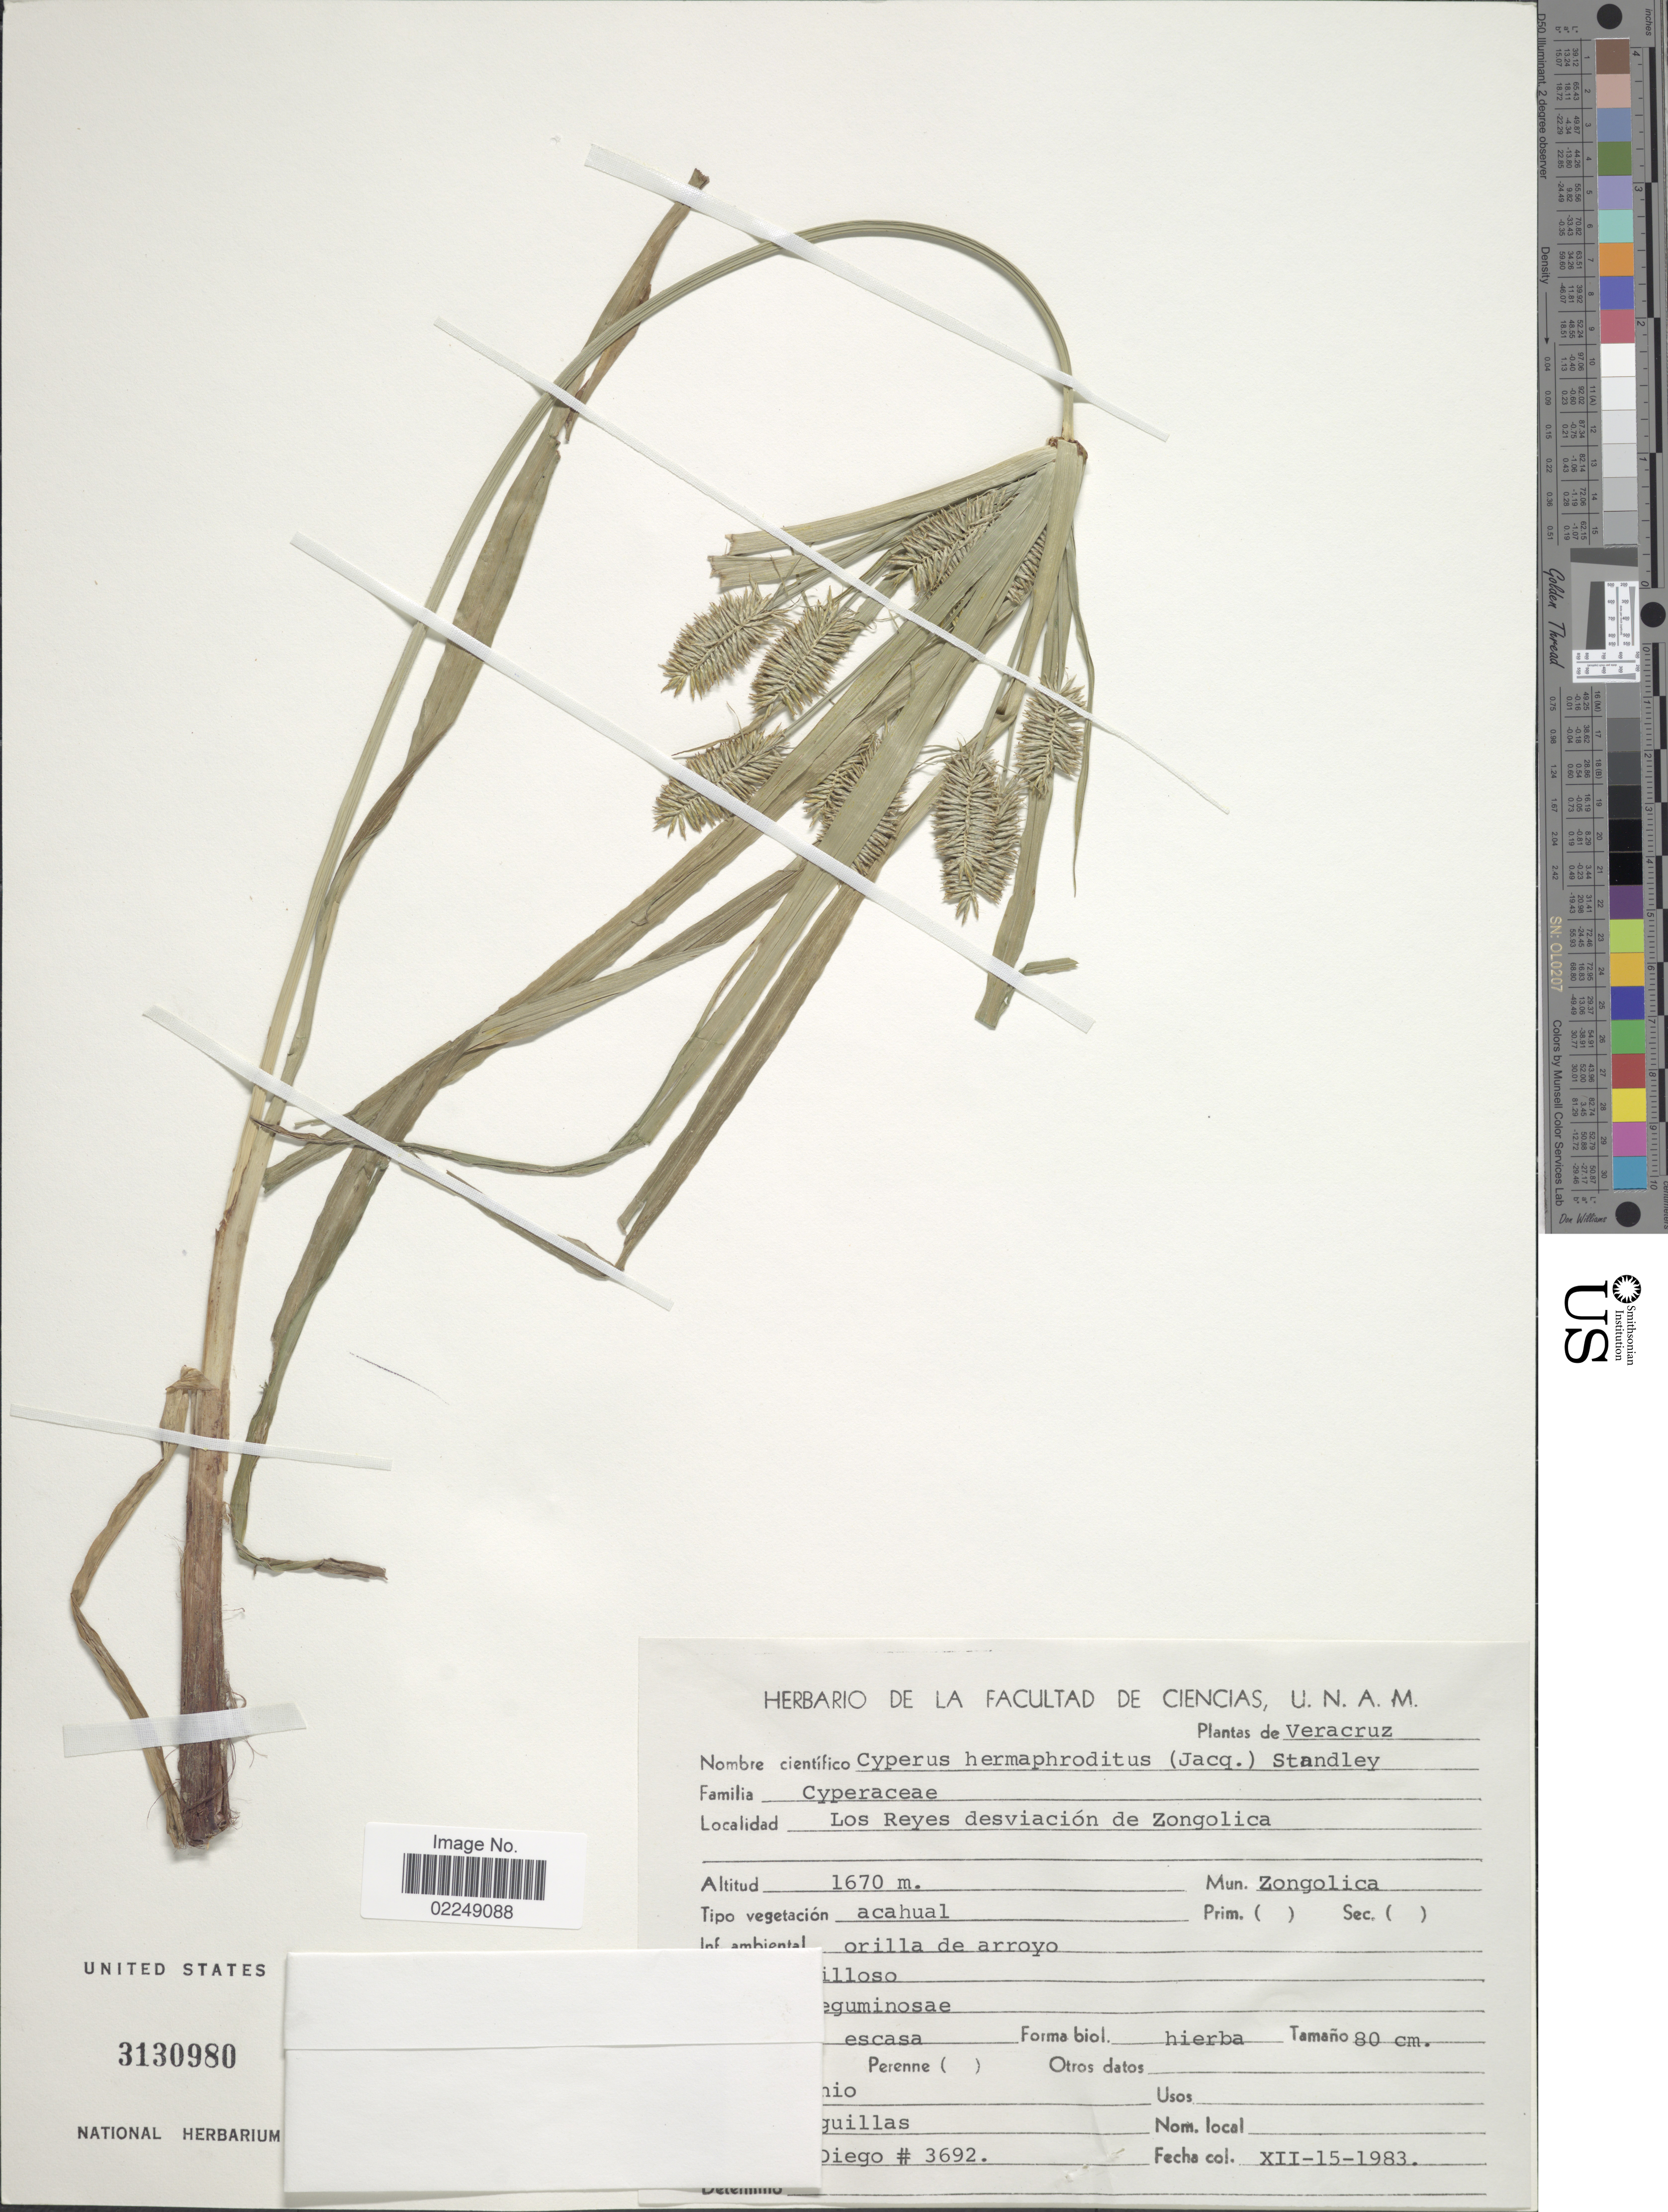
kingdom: Plantae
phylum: Tracheophyta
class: Liliopsida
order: Poales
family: Cyperaceae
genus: Cyperus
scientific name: Cyperus hermaphroditus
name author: (Jacq.) Standl.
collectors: N. Diego Pérez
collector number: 3692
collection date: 1983-12-15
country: Mexico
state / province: Veracruz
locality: Veracruz, Los Reyes desviacion de Zongolica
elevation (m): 1670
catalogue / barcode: US 3130980